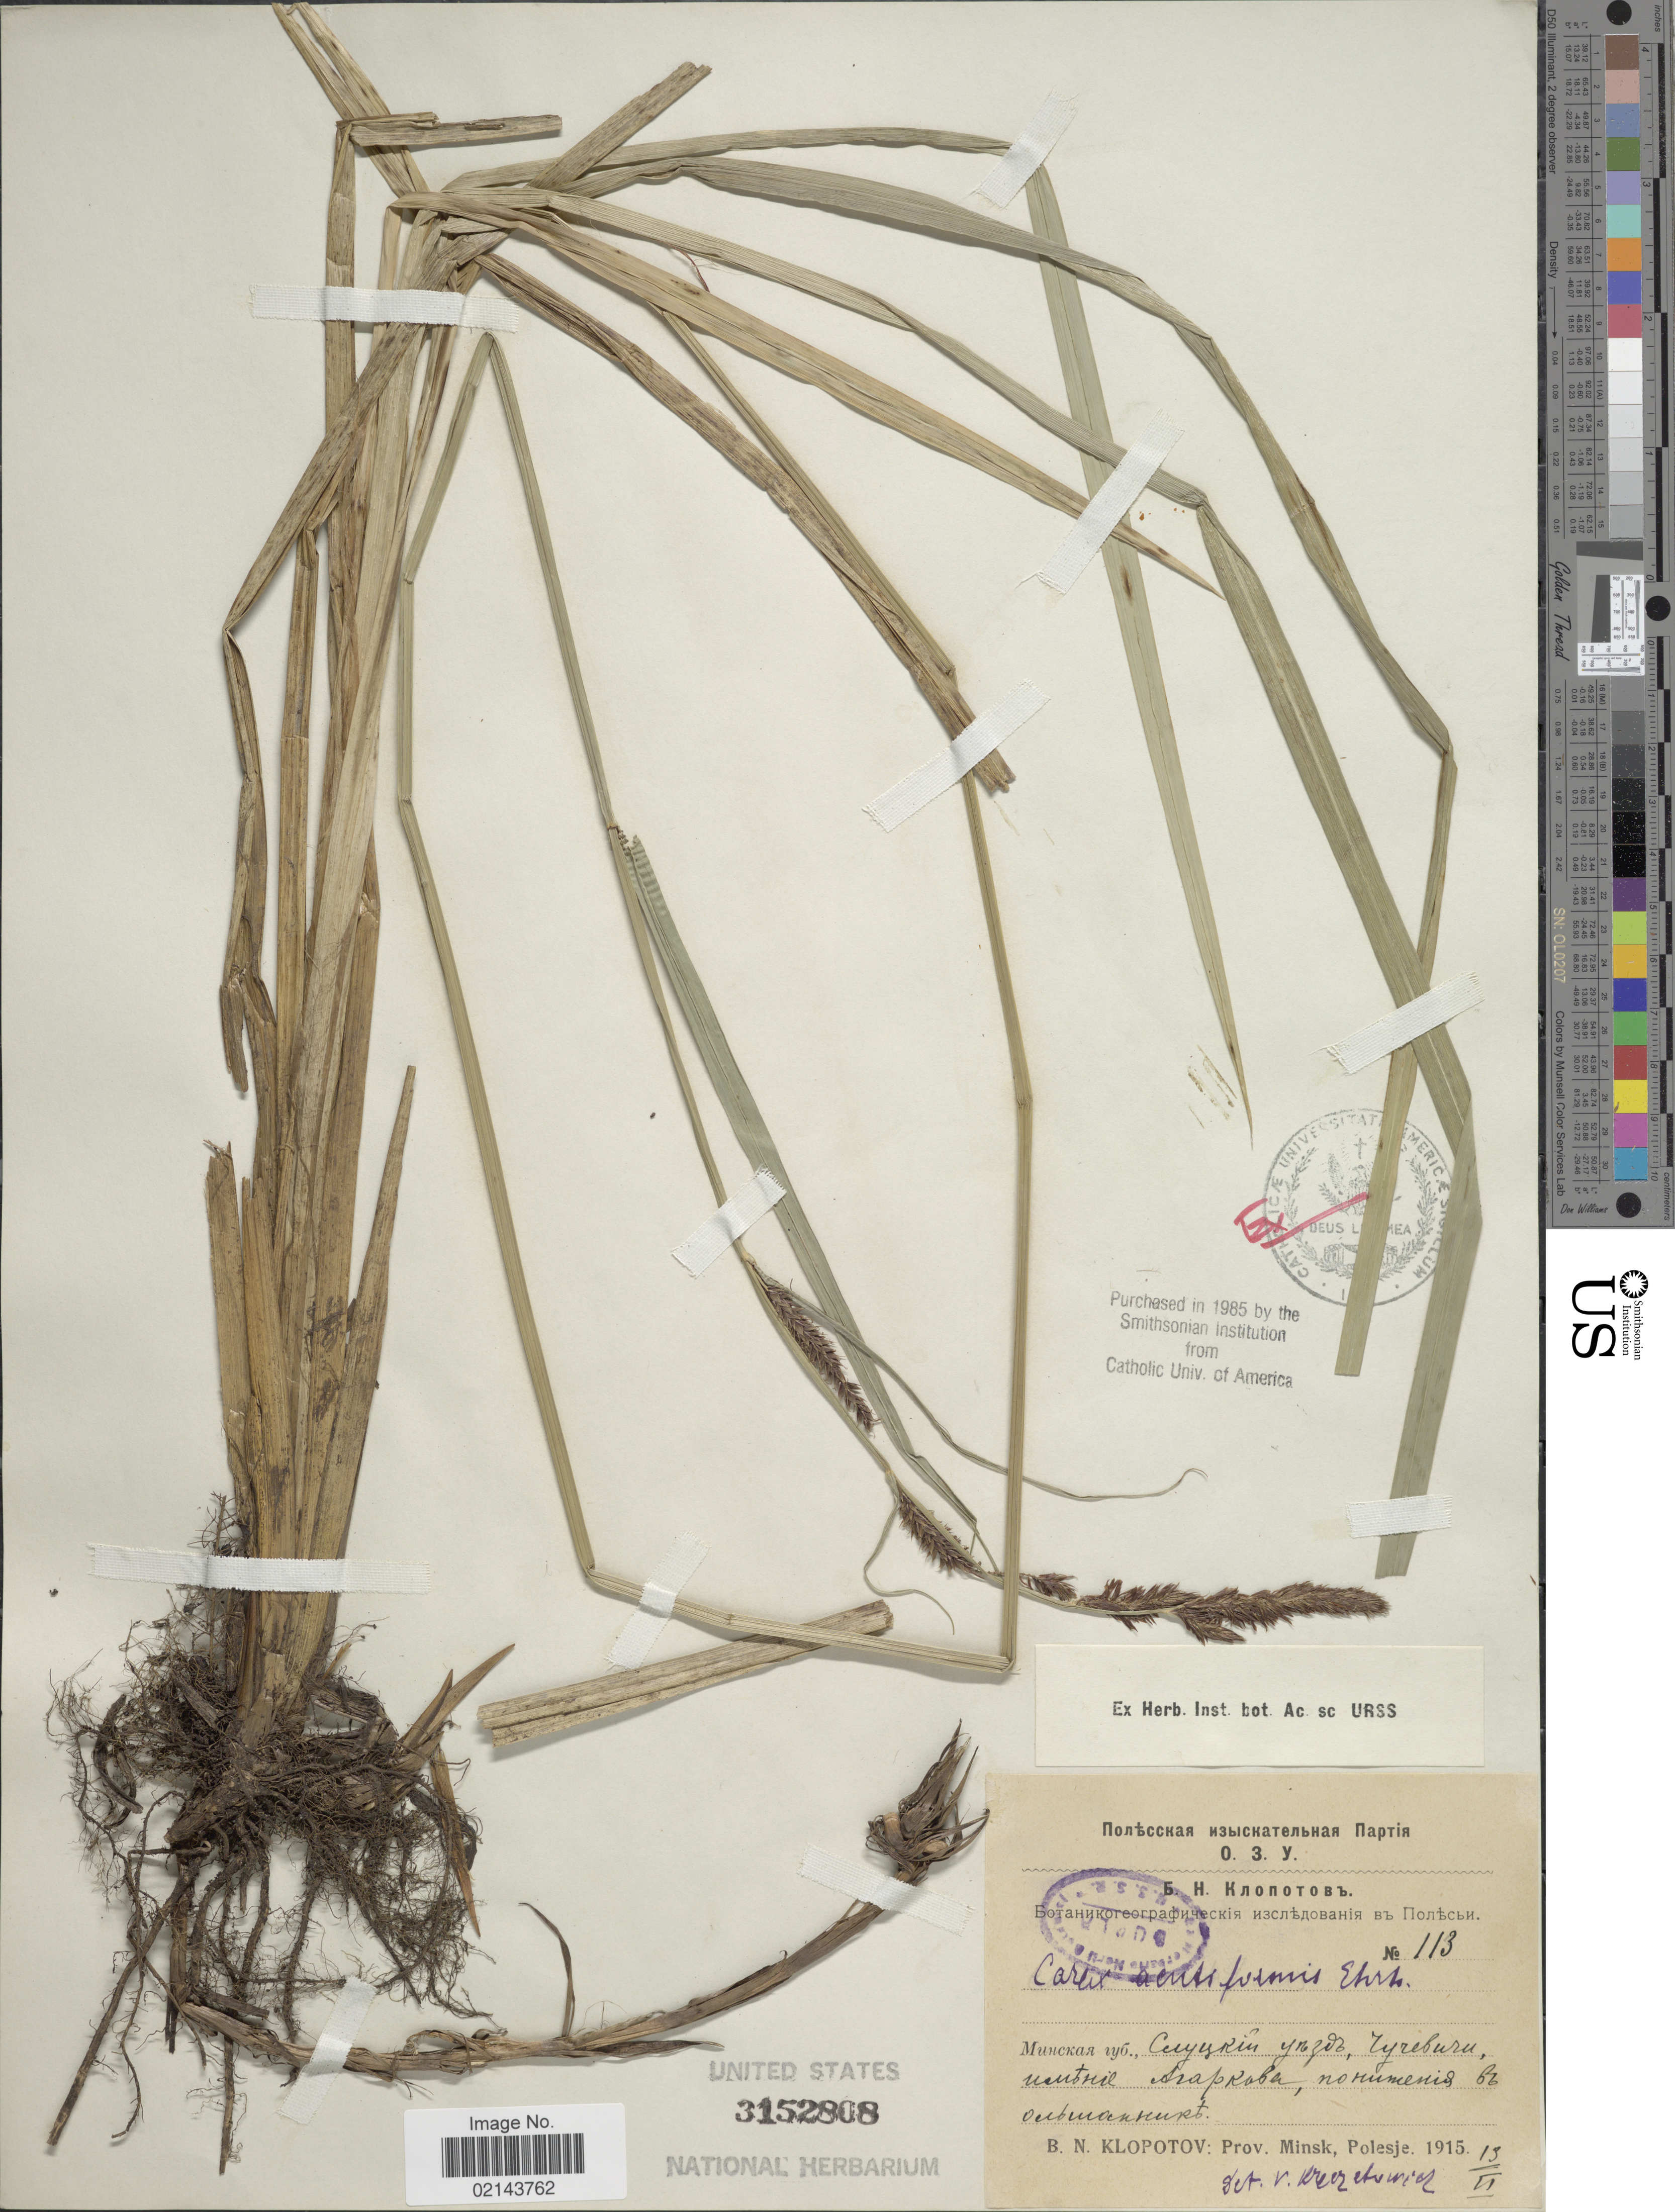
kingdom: Plantae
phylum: Tracheophyta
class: Liliopsida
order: Poales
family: Cyperaceae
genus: Carex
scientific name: Carex acutiformis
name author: Ehrh.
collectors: B. Klopotow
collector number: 113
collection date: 1915-11-13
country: Belarus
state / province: Minsk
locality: Polesje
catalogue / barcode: US 3152808